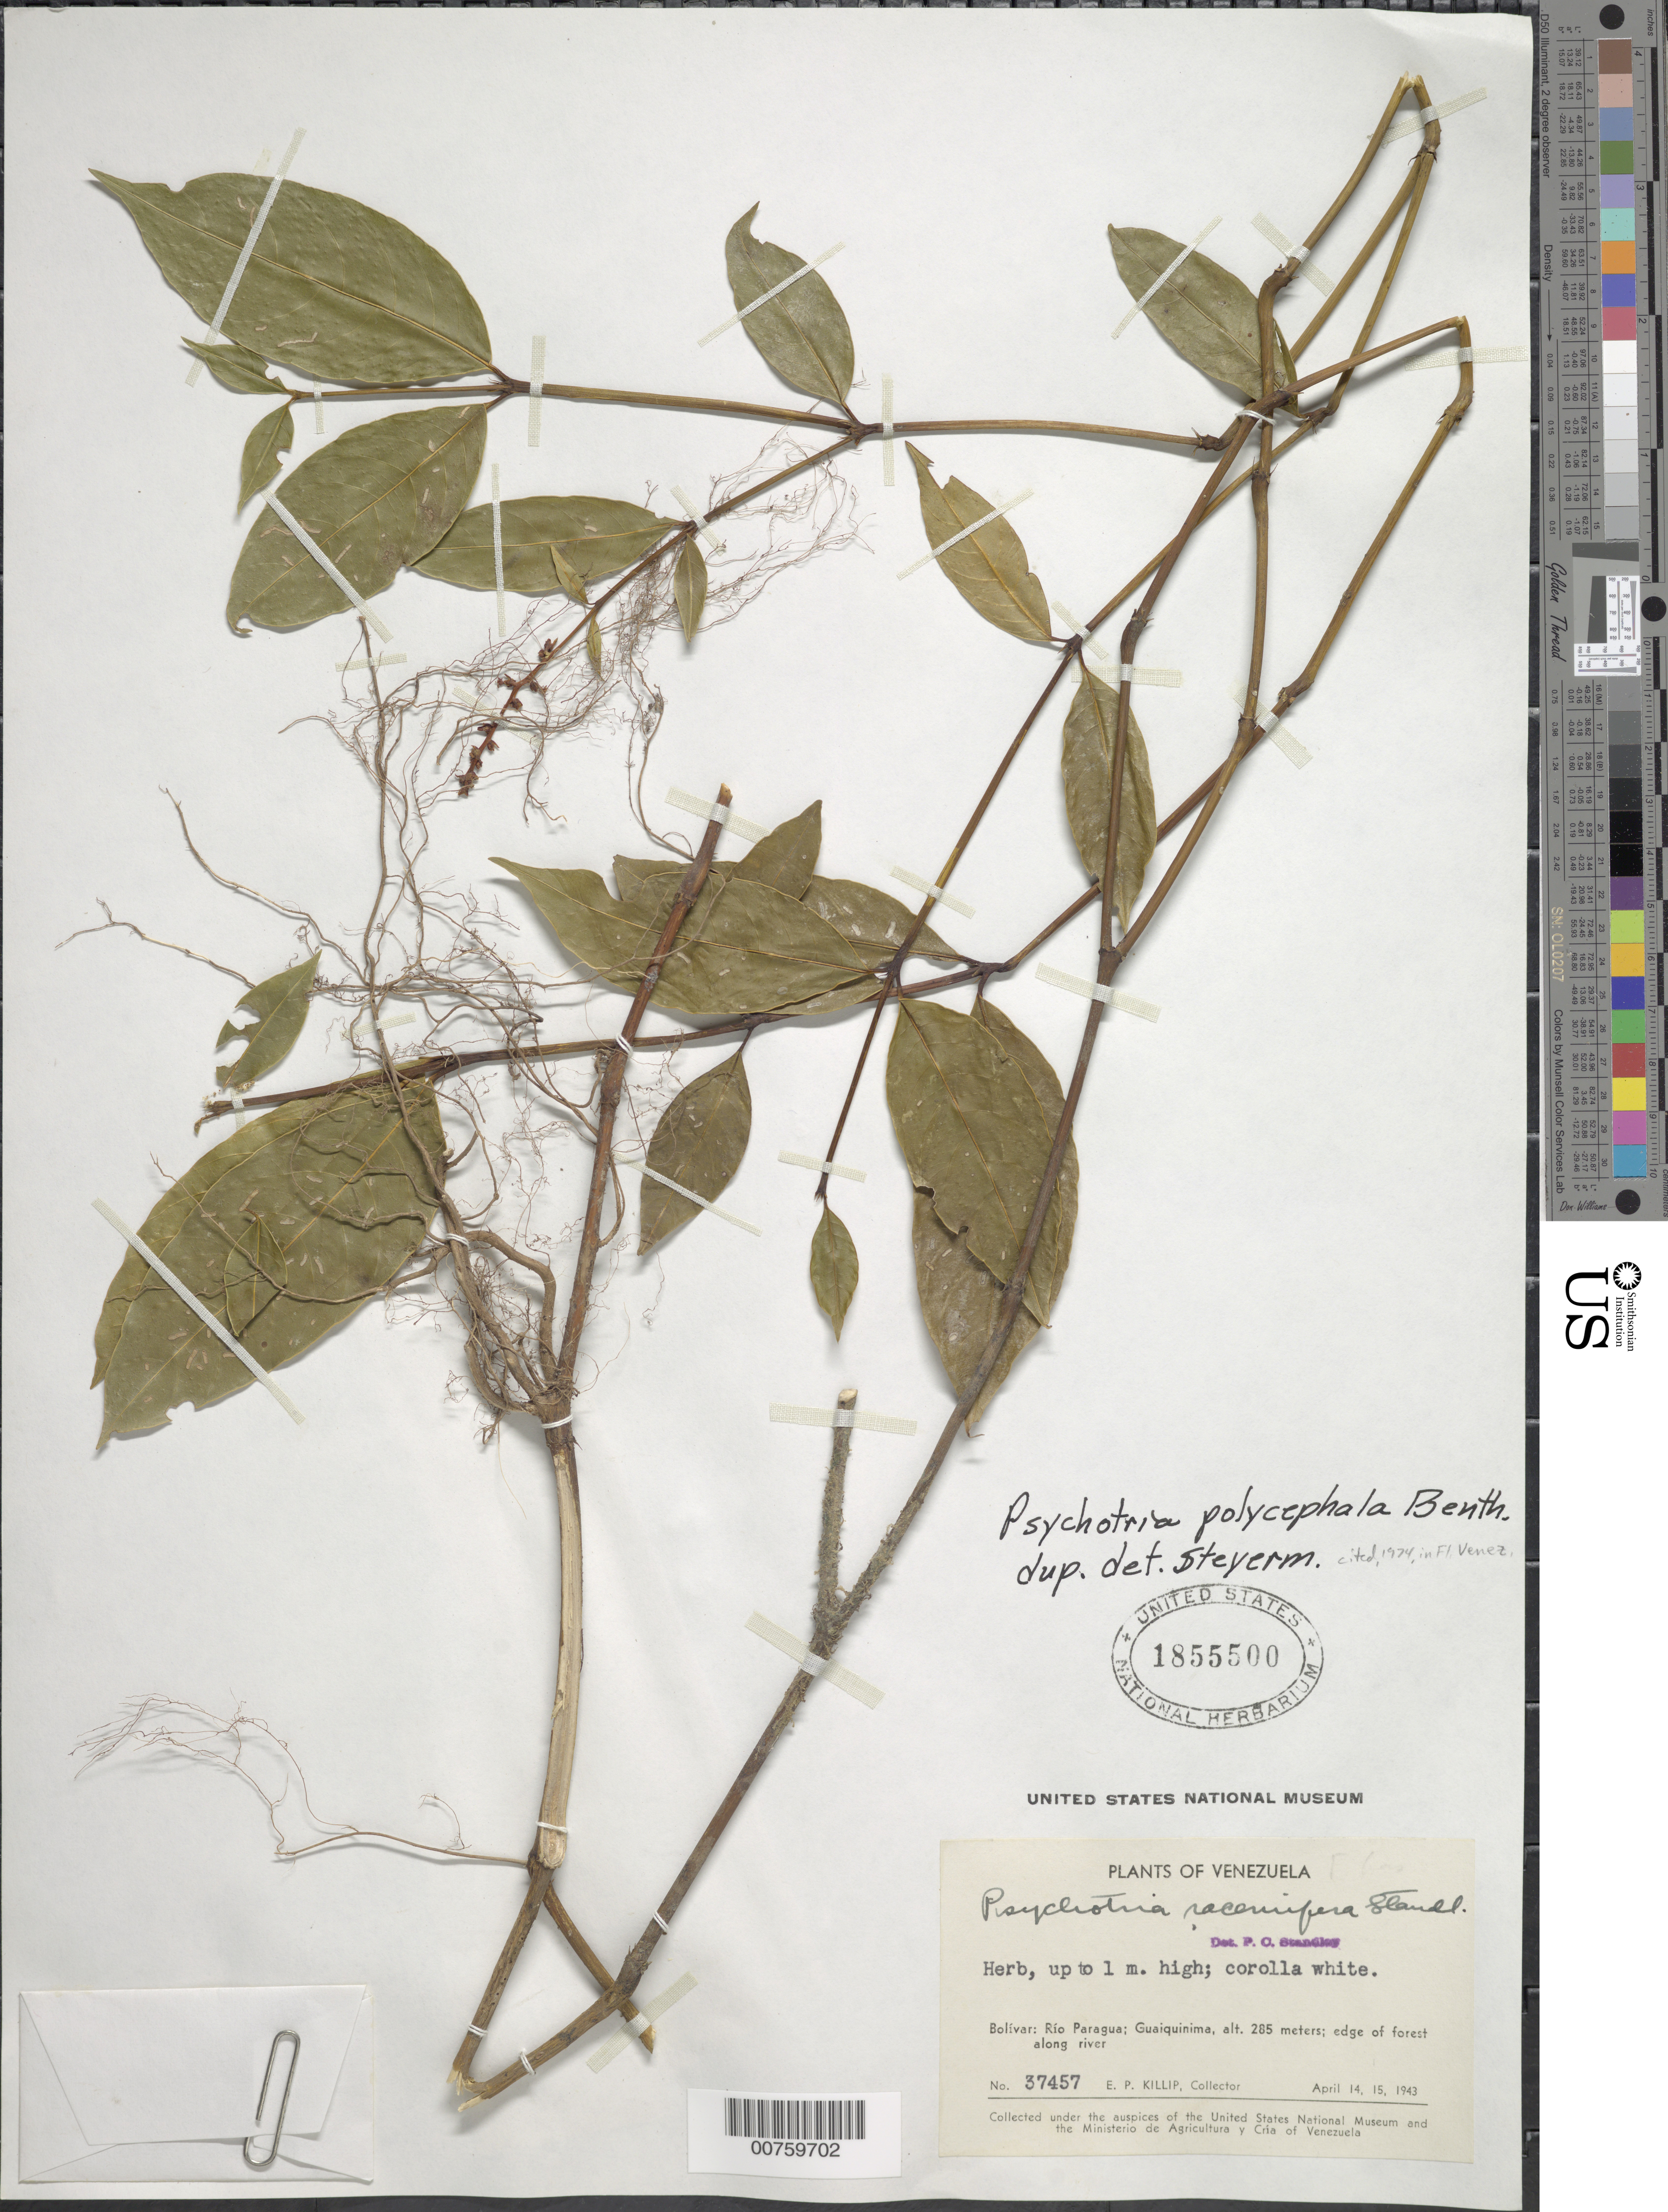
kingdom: Plantae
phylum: Tracheophyta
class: Magnoliopsida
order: Gentianales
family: Rubiaceae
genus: Psychotria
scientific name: Psychotria polycephala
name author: Benth.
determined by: Steyermark, Julian A., (VEN)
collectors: E. P. Killip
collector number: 37457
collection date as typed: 14-Apr-43 to 15-Apr-43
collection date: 1943-04-14/1943-04-15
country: Venezuela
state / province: Bolívar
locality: Guaiquinima, Río Paragua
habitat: Edge of forest along river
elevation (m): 285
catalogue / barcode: US 1855500